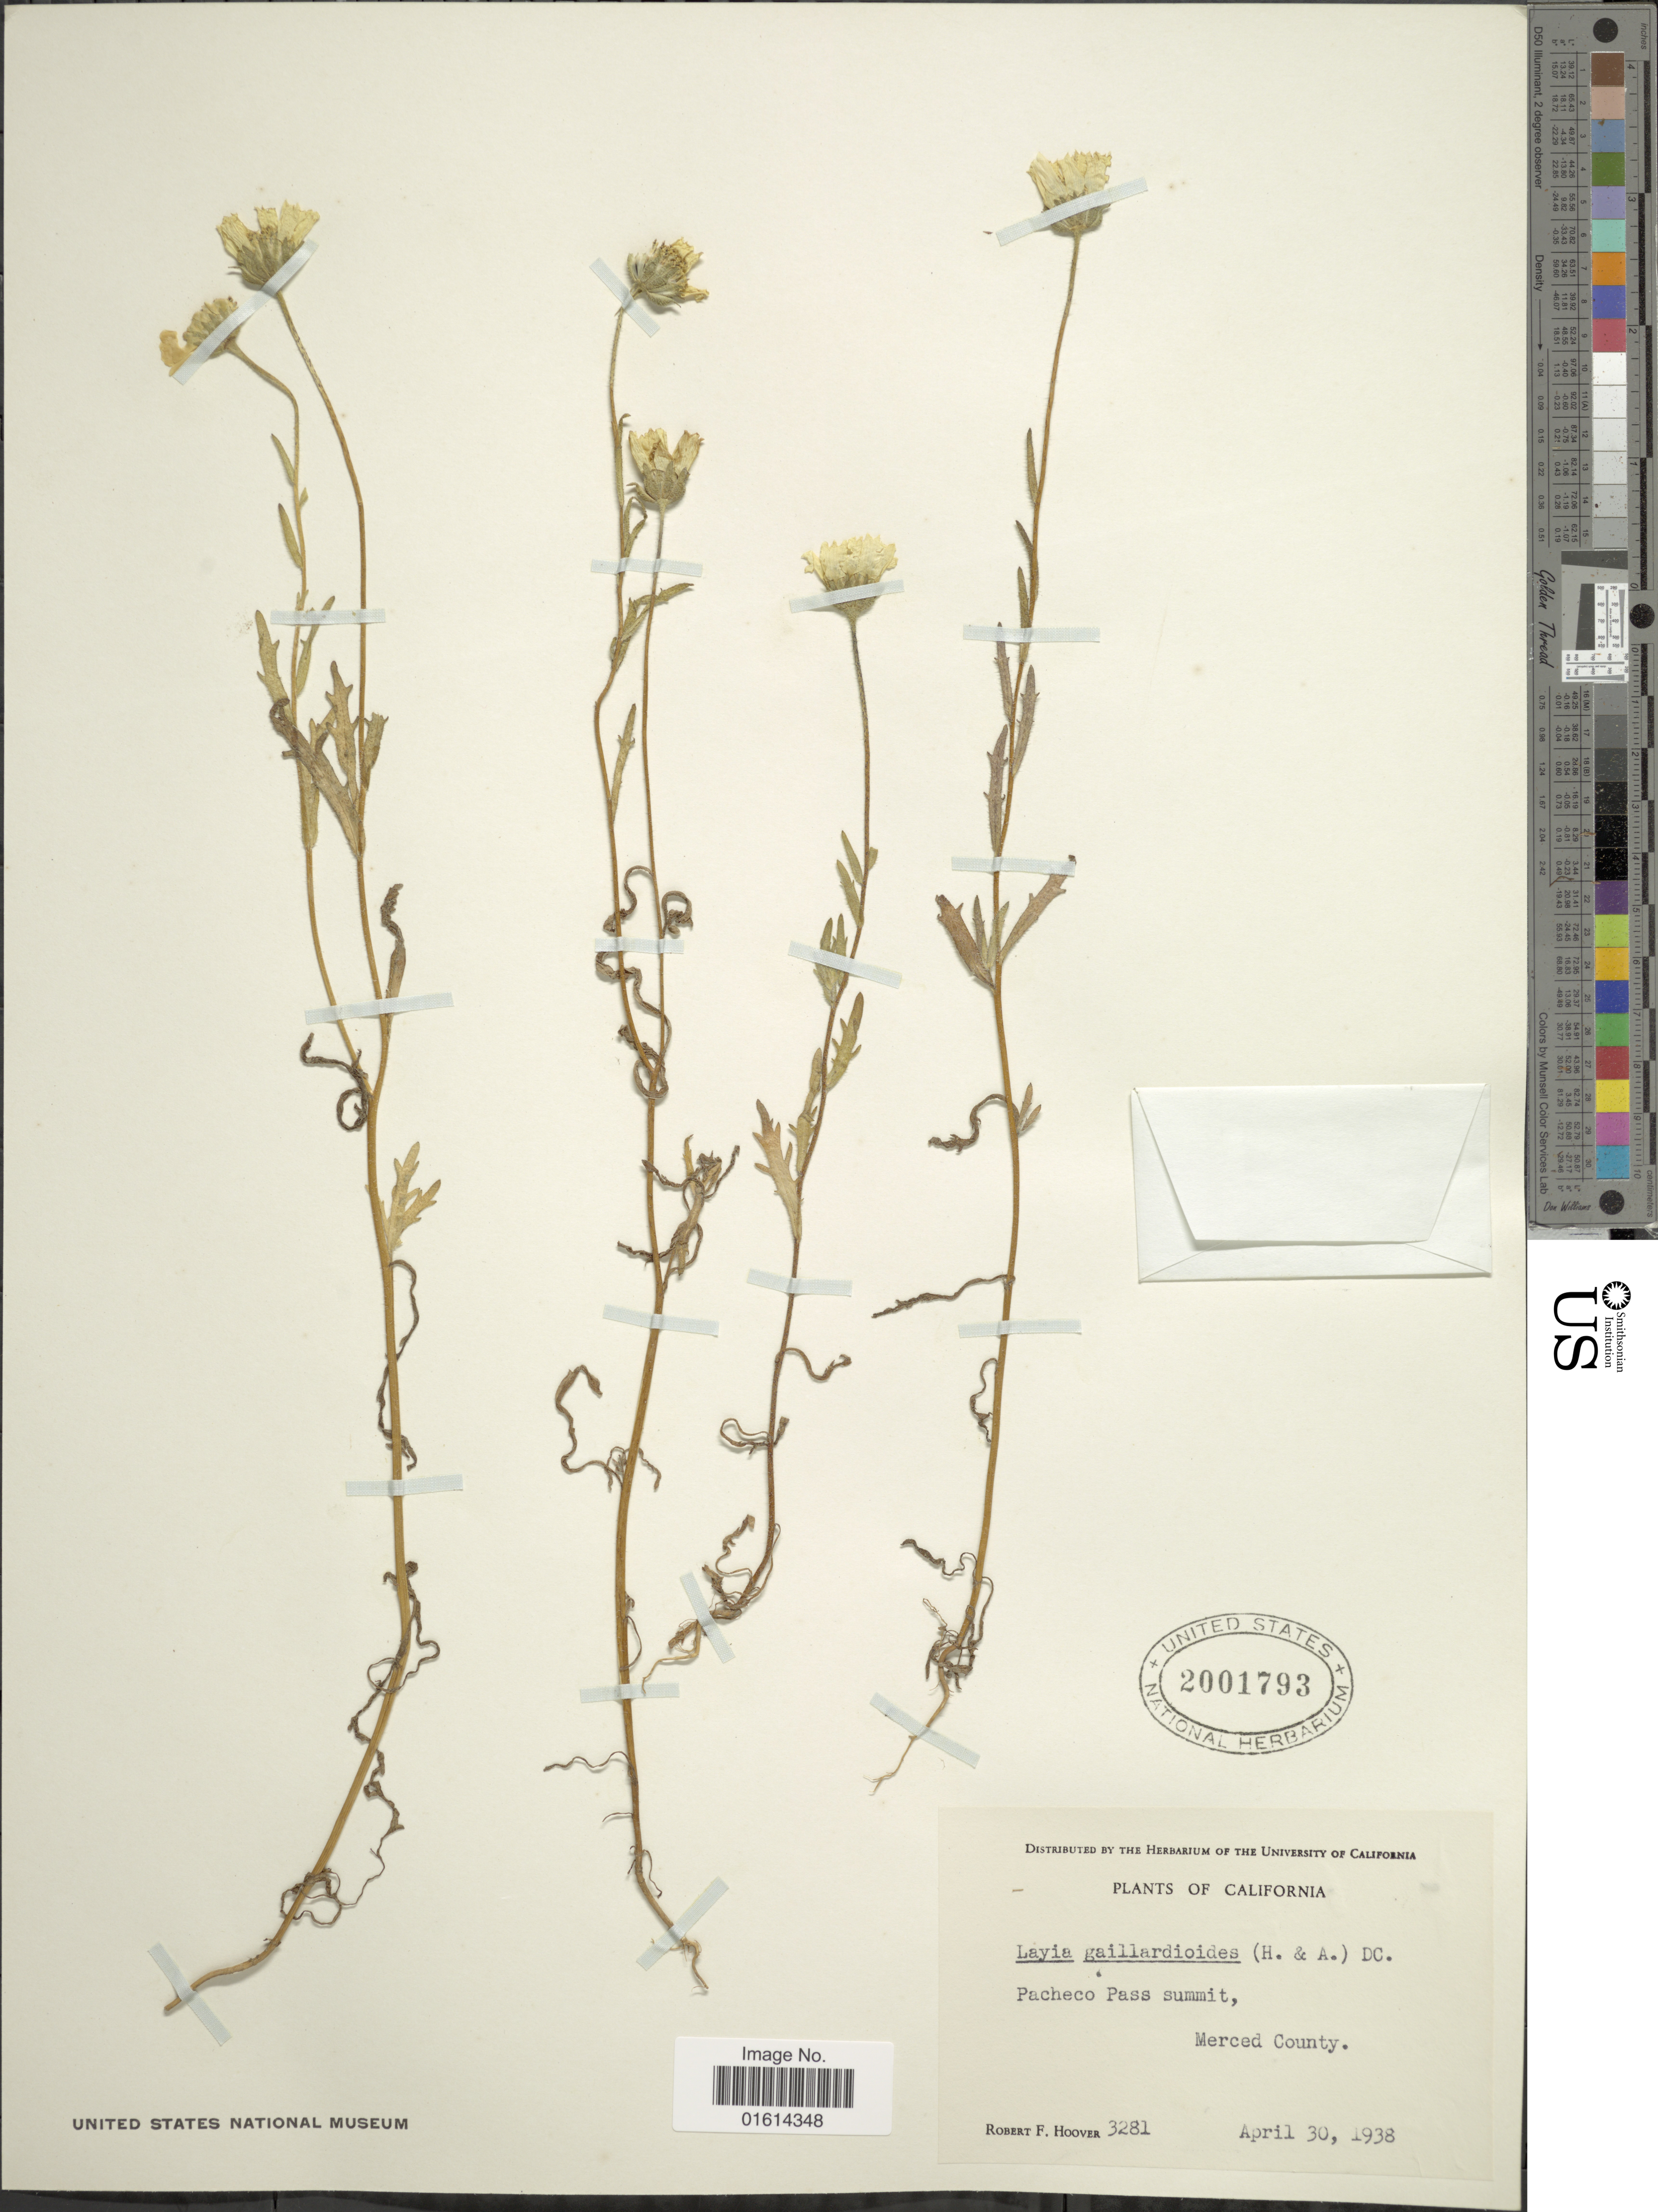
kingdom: Plantae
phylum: Tracheophyta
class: Magnoliopsida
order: Asterales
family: Asteraceae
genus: Layia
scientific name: Layia gaillardioides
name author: (Hook. & Arn.) DC.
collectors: R. F. Hoover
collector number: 3281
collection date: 1938-04-30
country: United States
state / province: California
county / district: Merced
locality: Pacheco Pass summit, Merced County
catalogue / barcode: US 2001793